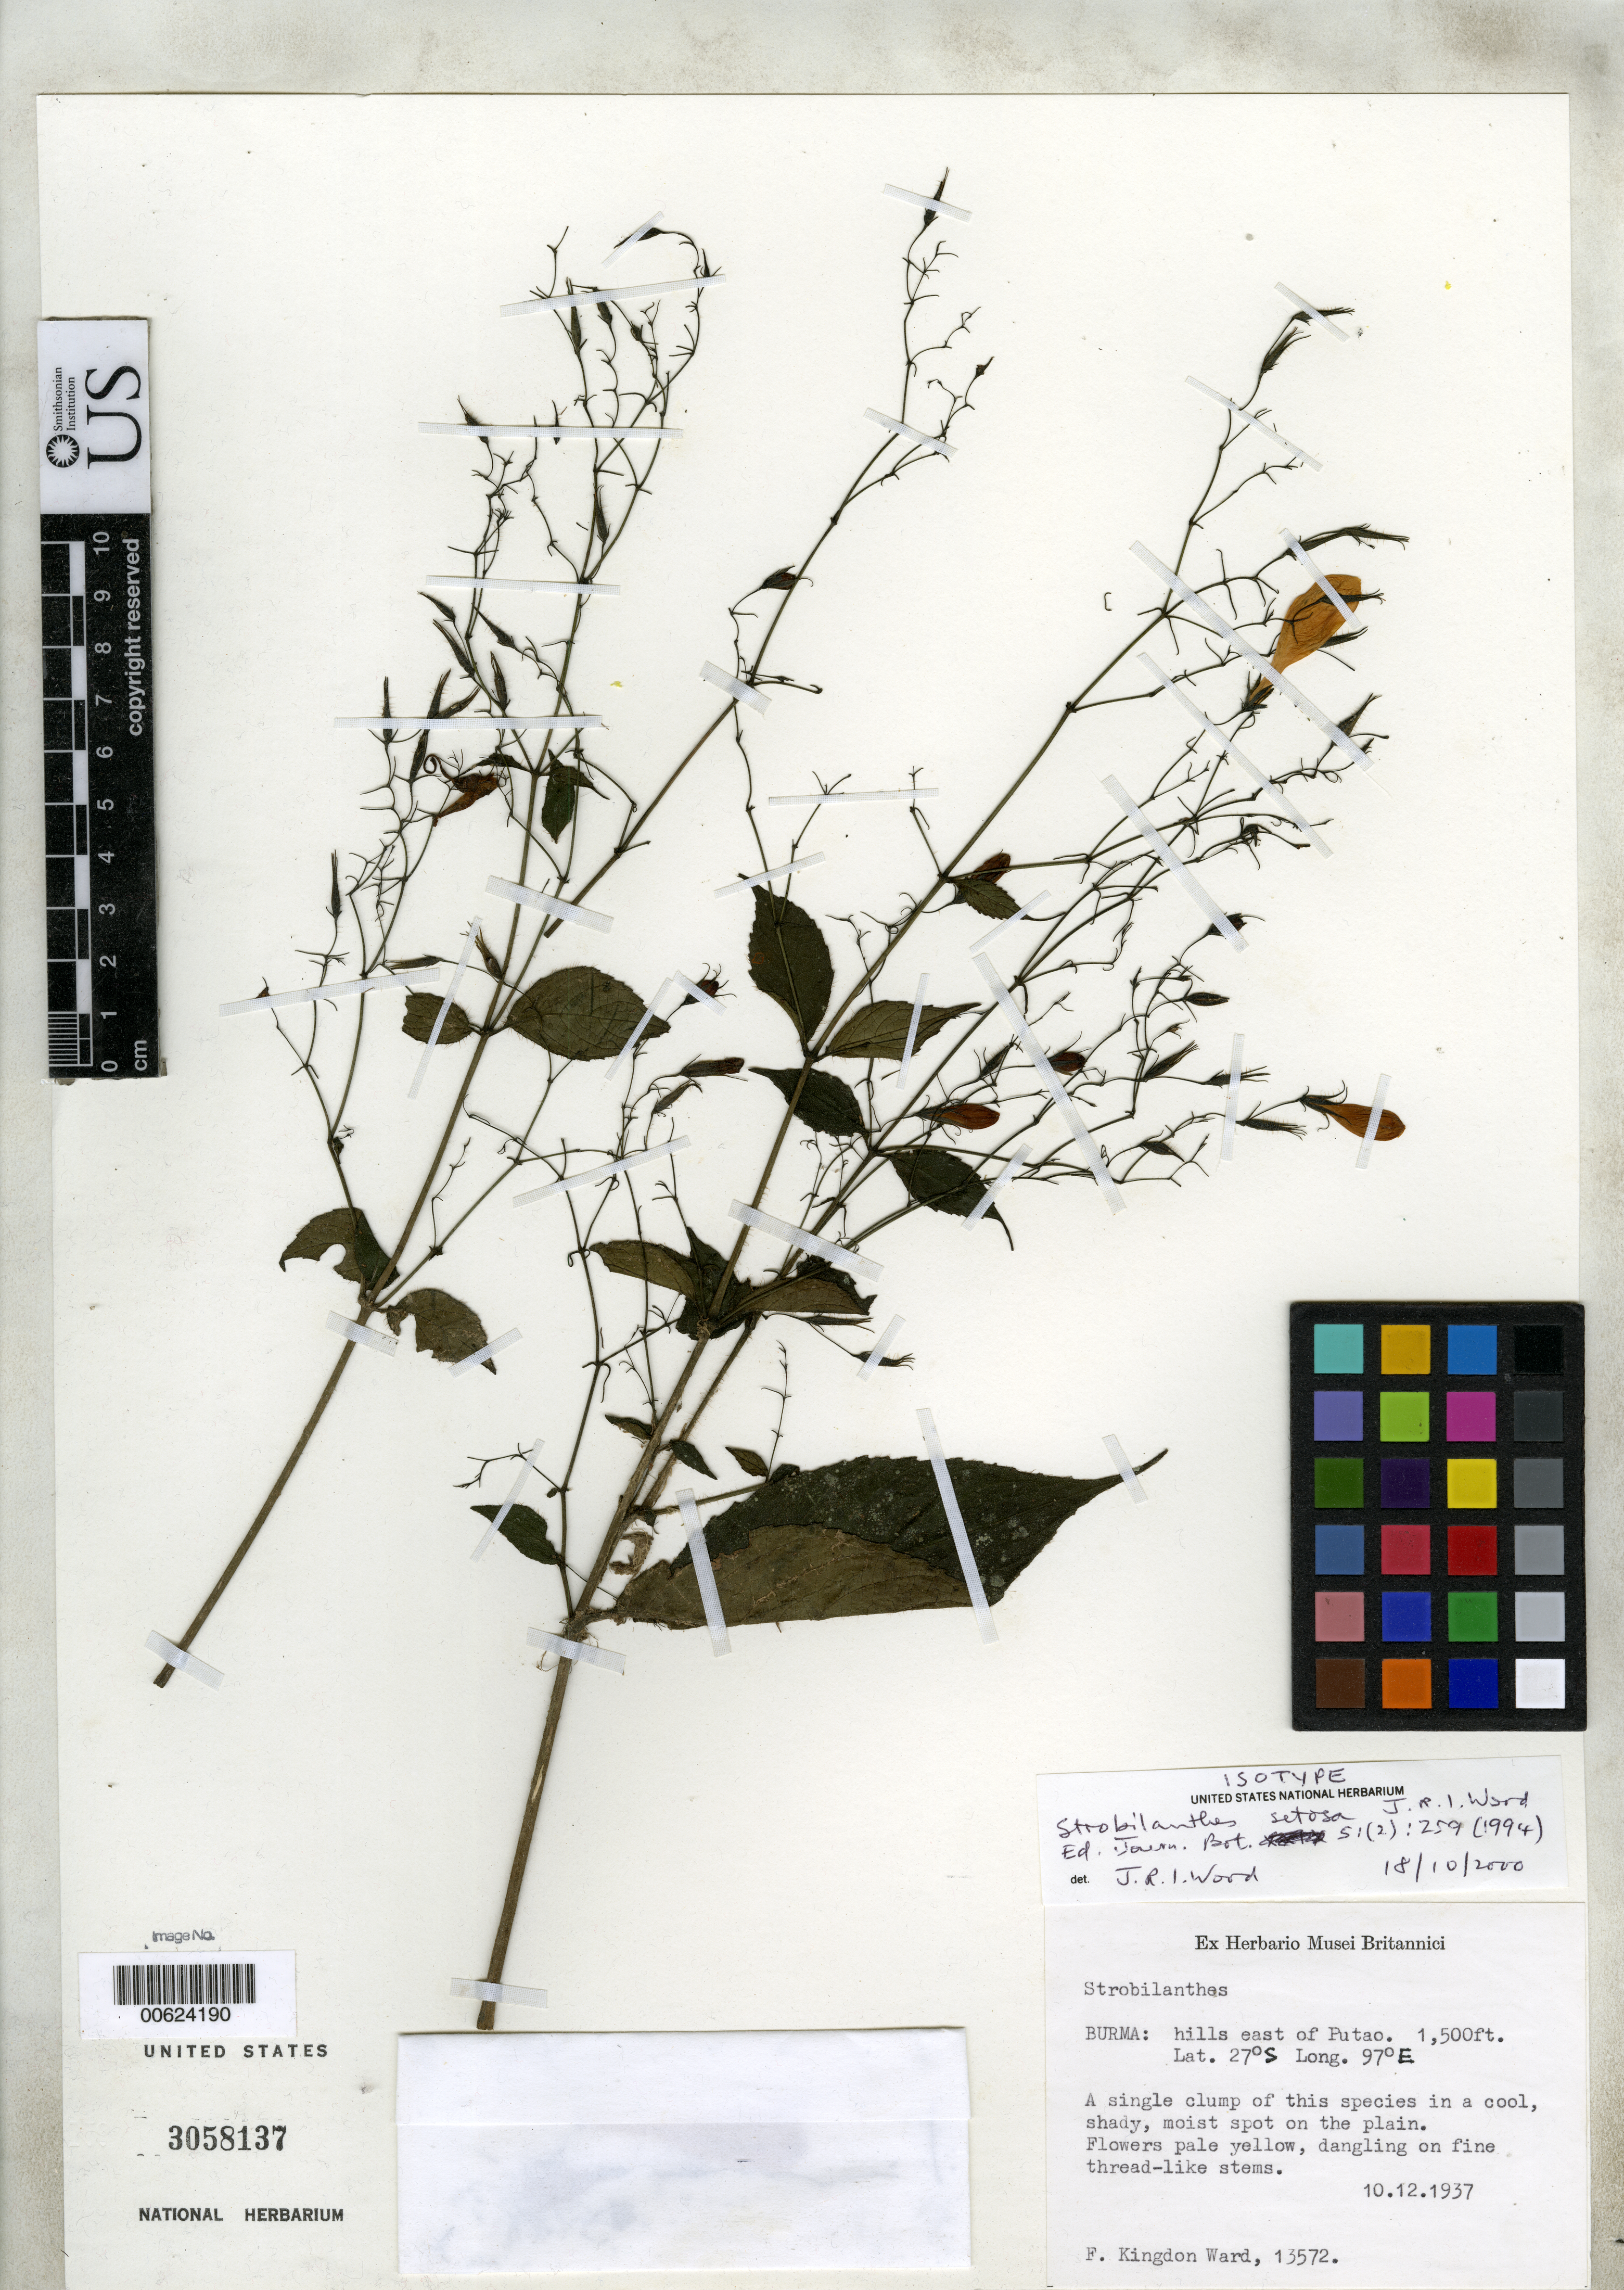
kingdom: Plantae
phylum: Tracheophyta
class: Magnoliopsida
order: Lamiales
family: Acanthaceae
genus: Strobilanthes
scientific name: Strobilanthes setosa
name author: J.R.I. Wood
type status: Holotype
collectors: F. Kingdon Ward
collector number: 13572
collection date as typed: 10 Dec 1937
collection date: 1937-12-10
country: Myanmar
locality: E of Putao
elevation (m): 457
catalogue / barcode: US 3058137